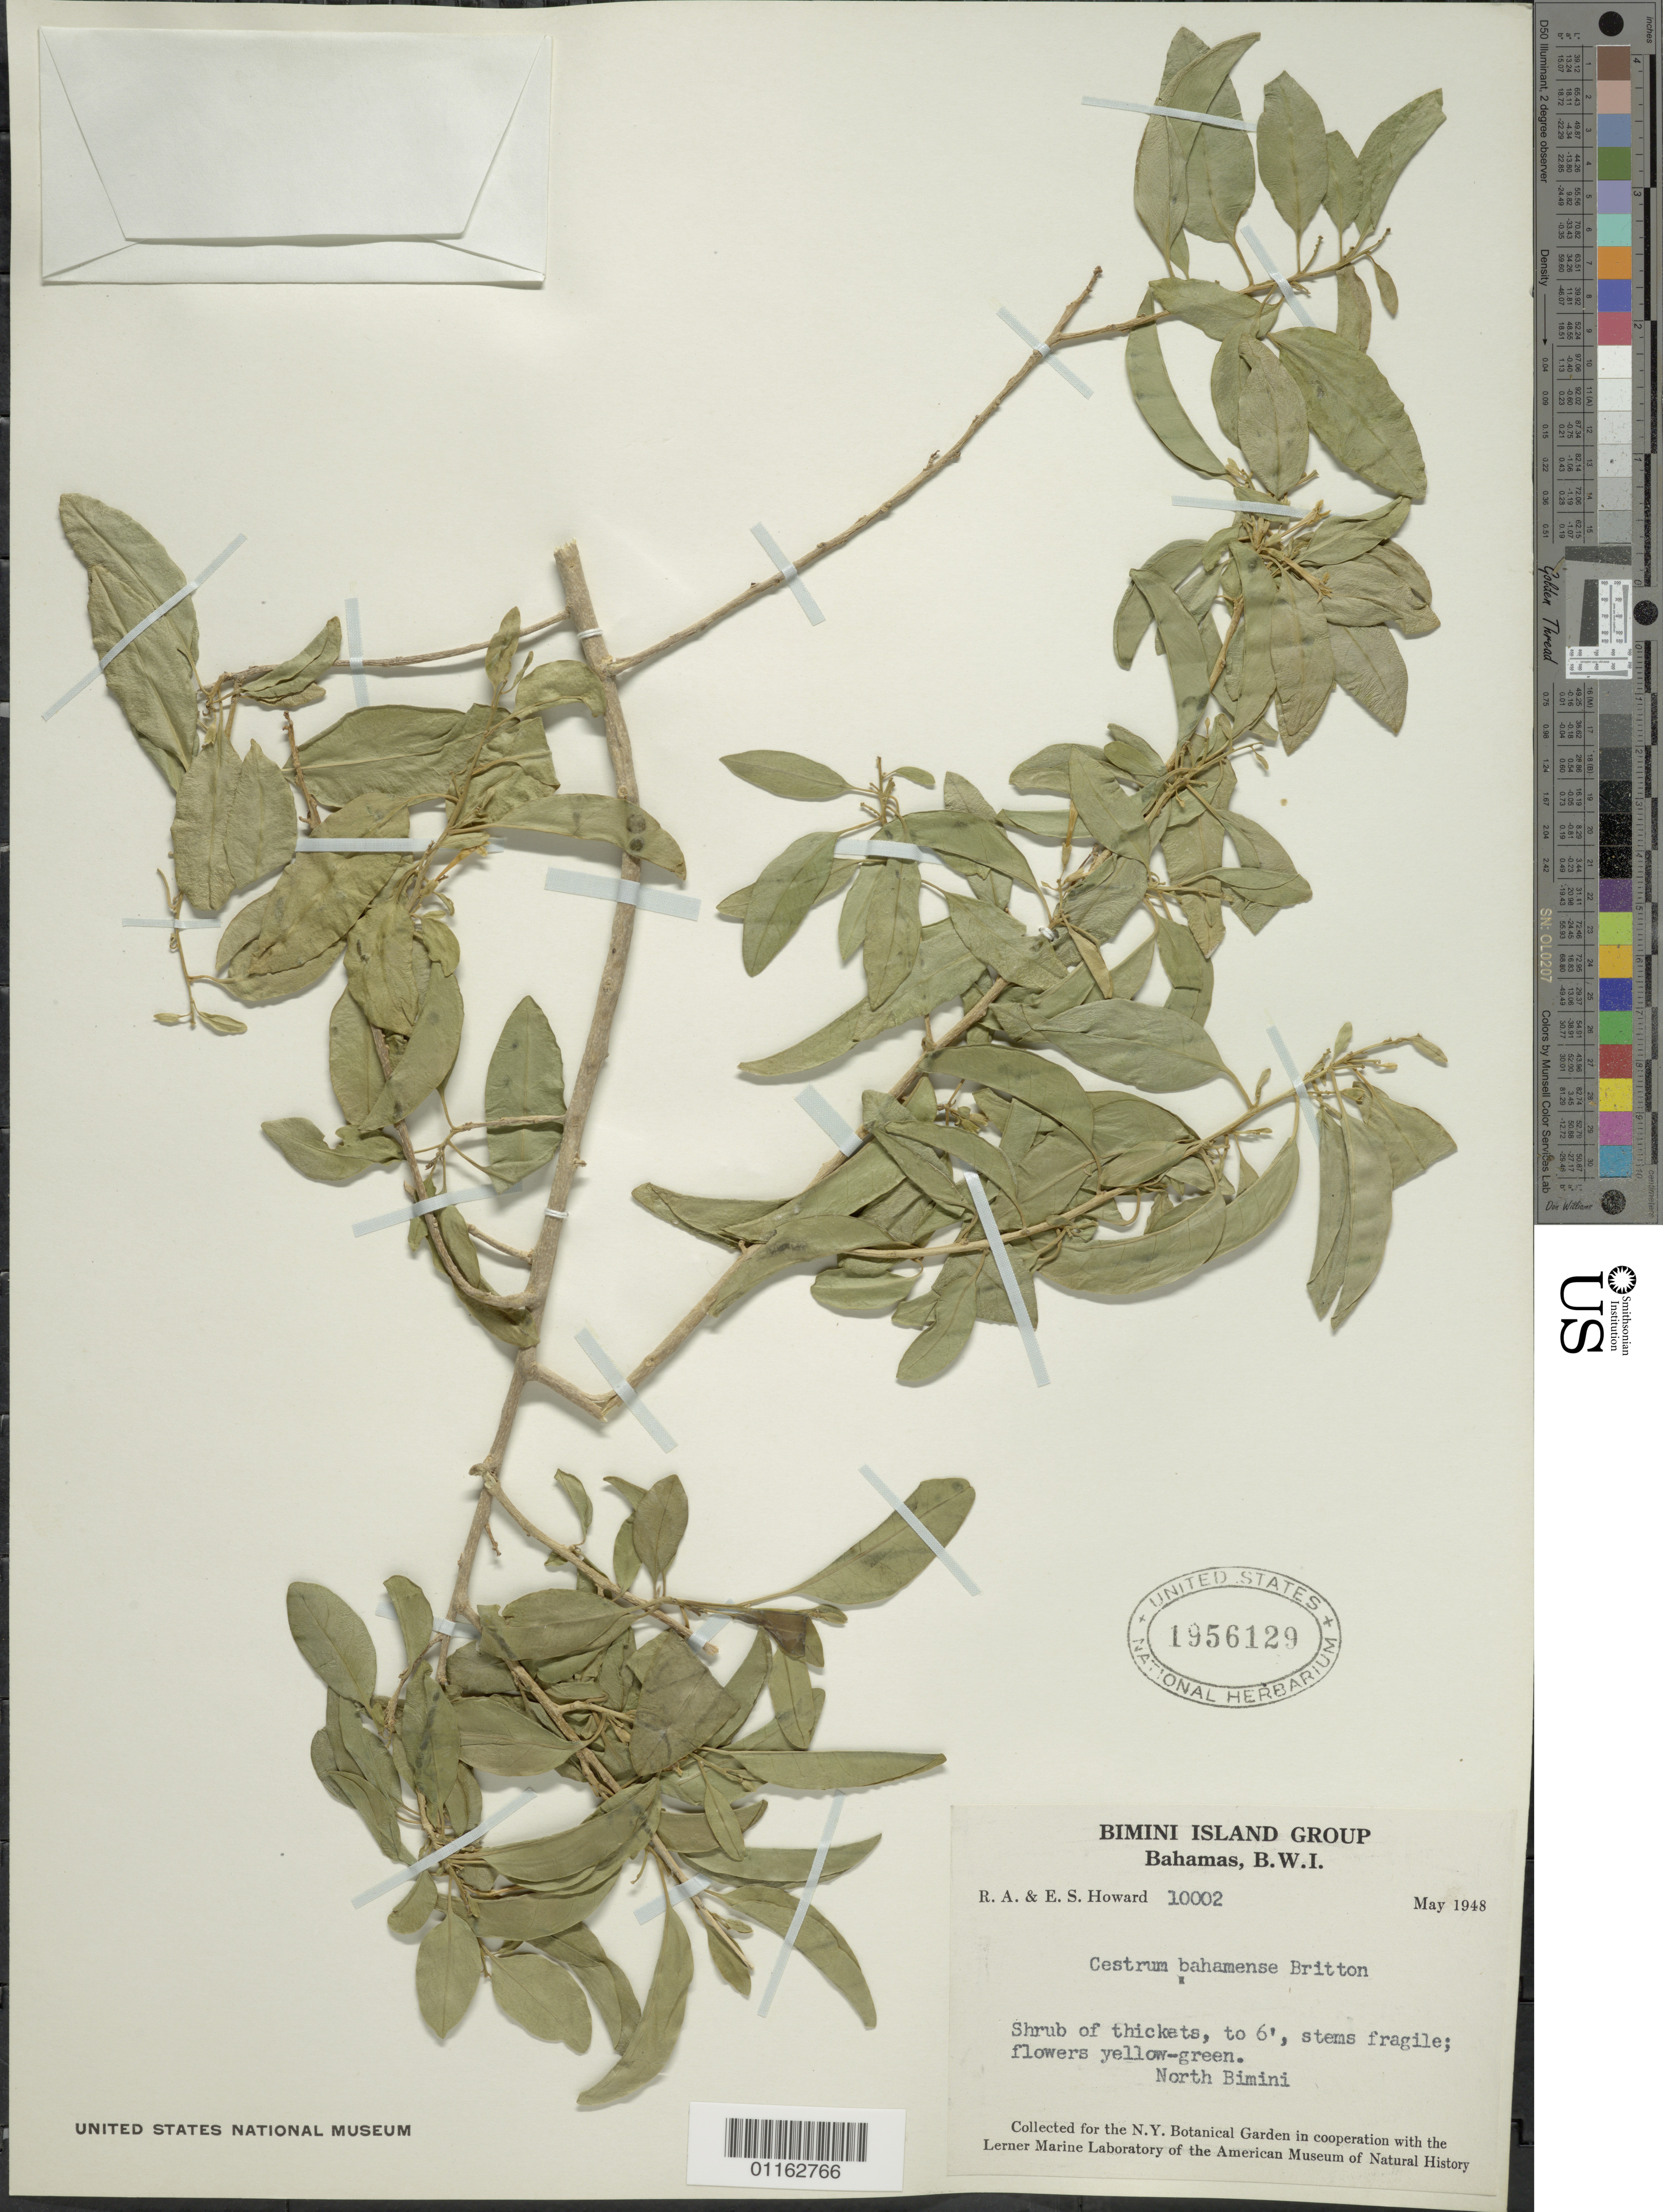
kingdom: Plantae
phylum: Tracheophyta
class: Magnoliopsida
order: Solanales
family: Solanaceae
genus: Cestrum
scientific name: Cestrum bahamense var. bahamense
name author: Britton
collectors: R. A. Howard & E. S. Howard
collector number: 10002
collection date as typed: May 1948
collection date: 1948-05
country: Bahamas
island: North Bimini I.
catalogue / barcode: US 1956429